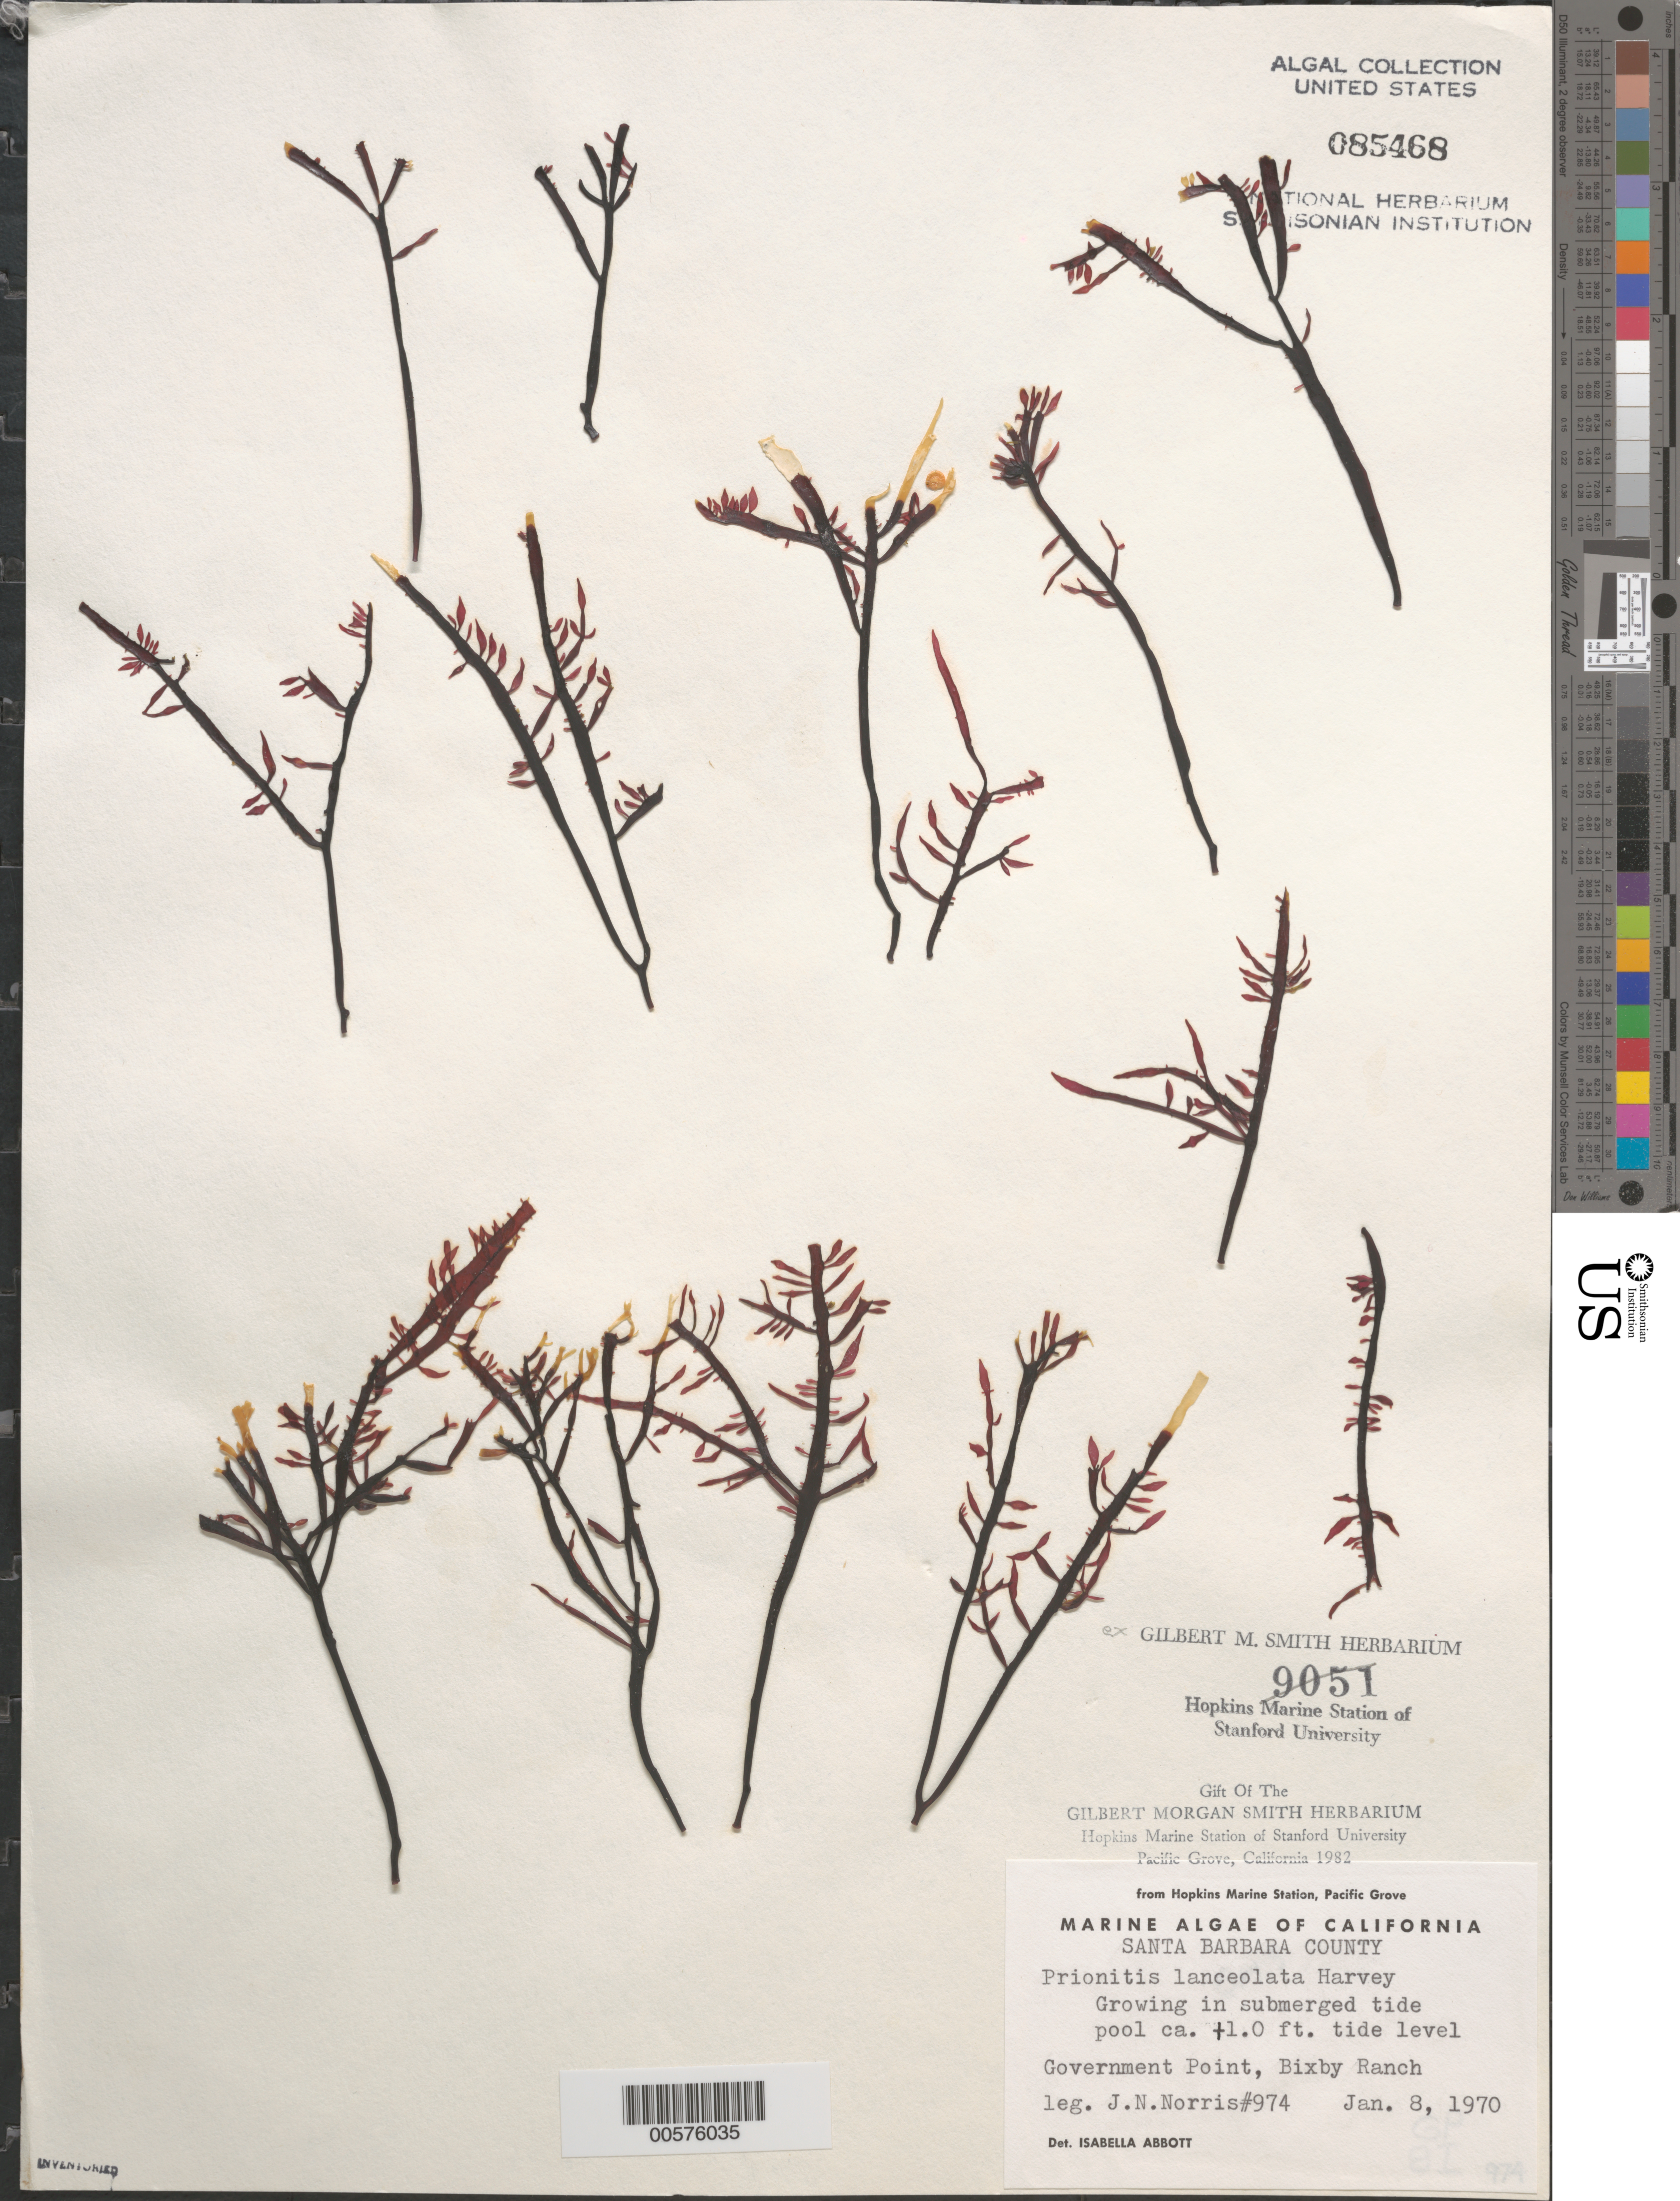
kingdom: Plantae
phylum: Rhodophyta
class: Florideophyceae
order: Cryptonemiales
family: Cryptonemiaceae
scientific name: Prionitis lanceolata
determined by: Abbott, Isabella A.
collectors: J. N. Norris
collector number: JN-974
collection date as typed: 08 Jan 1970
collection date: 1970-01-08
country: United States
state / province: California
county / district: Santa Barbara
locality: Government Point, Bixby Ranch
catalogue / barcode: US 85468